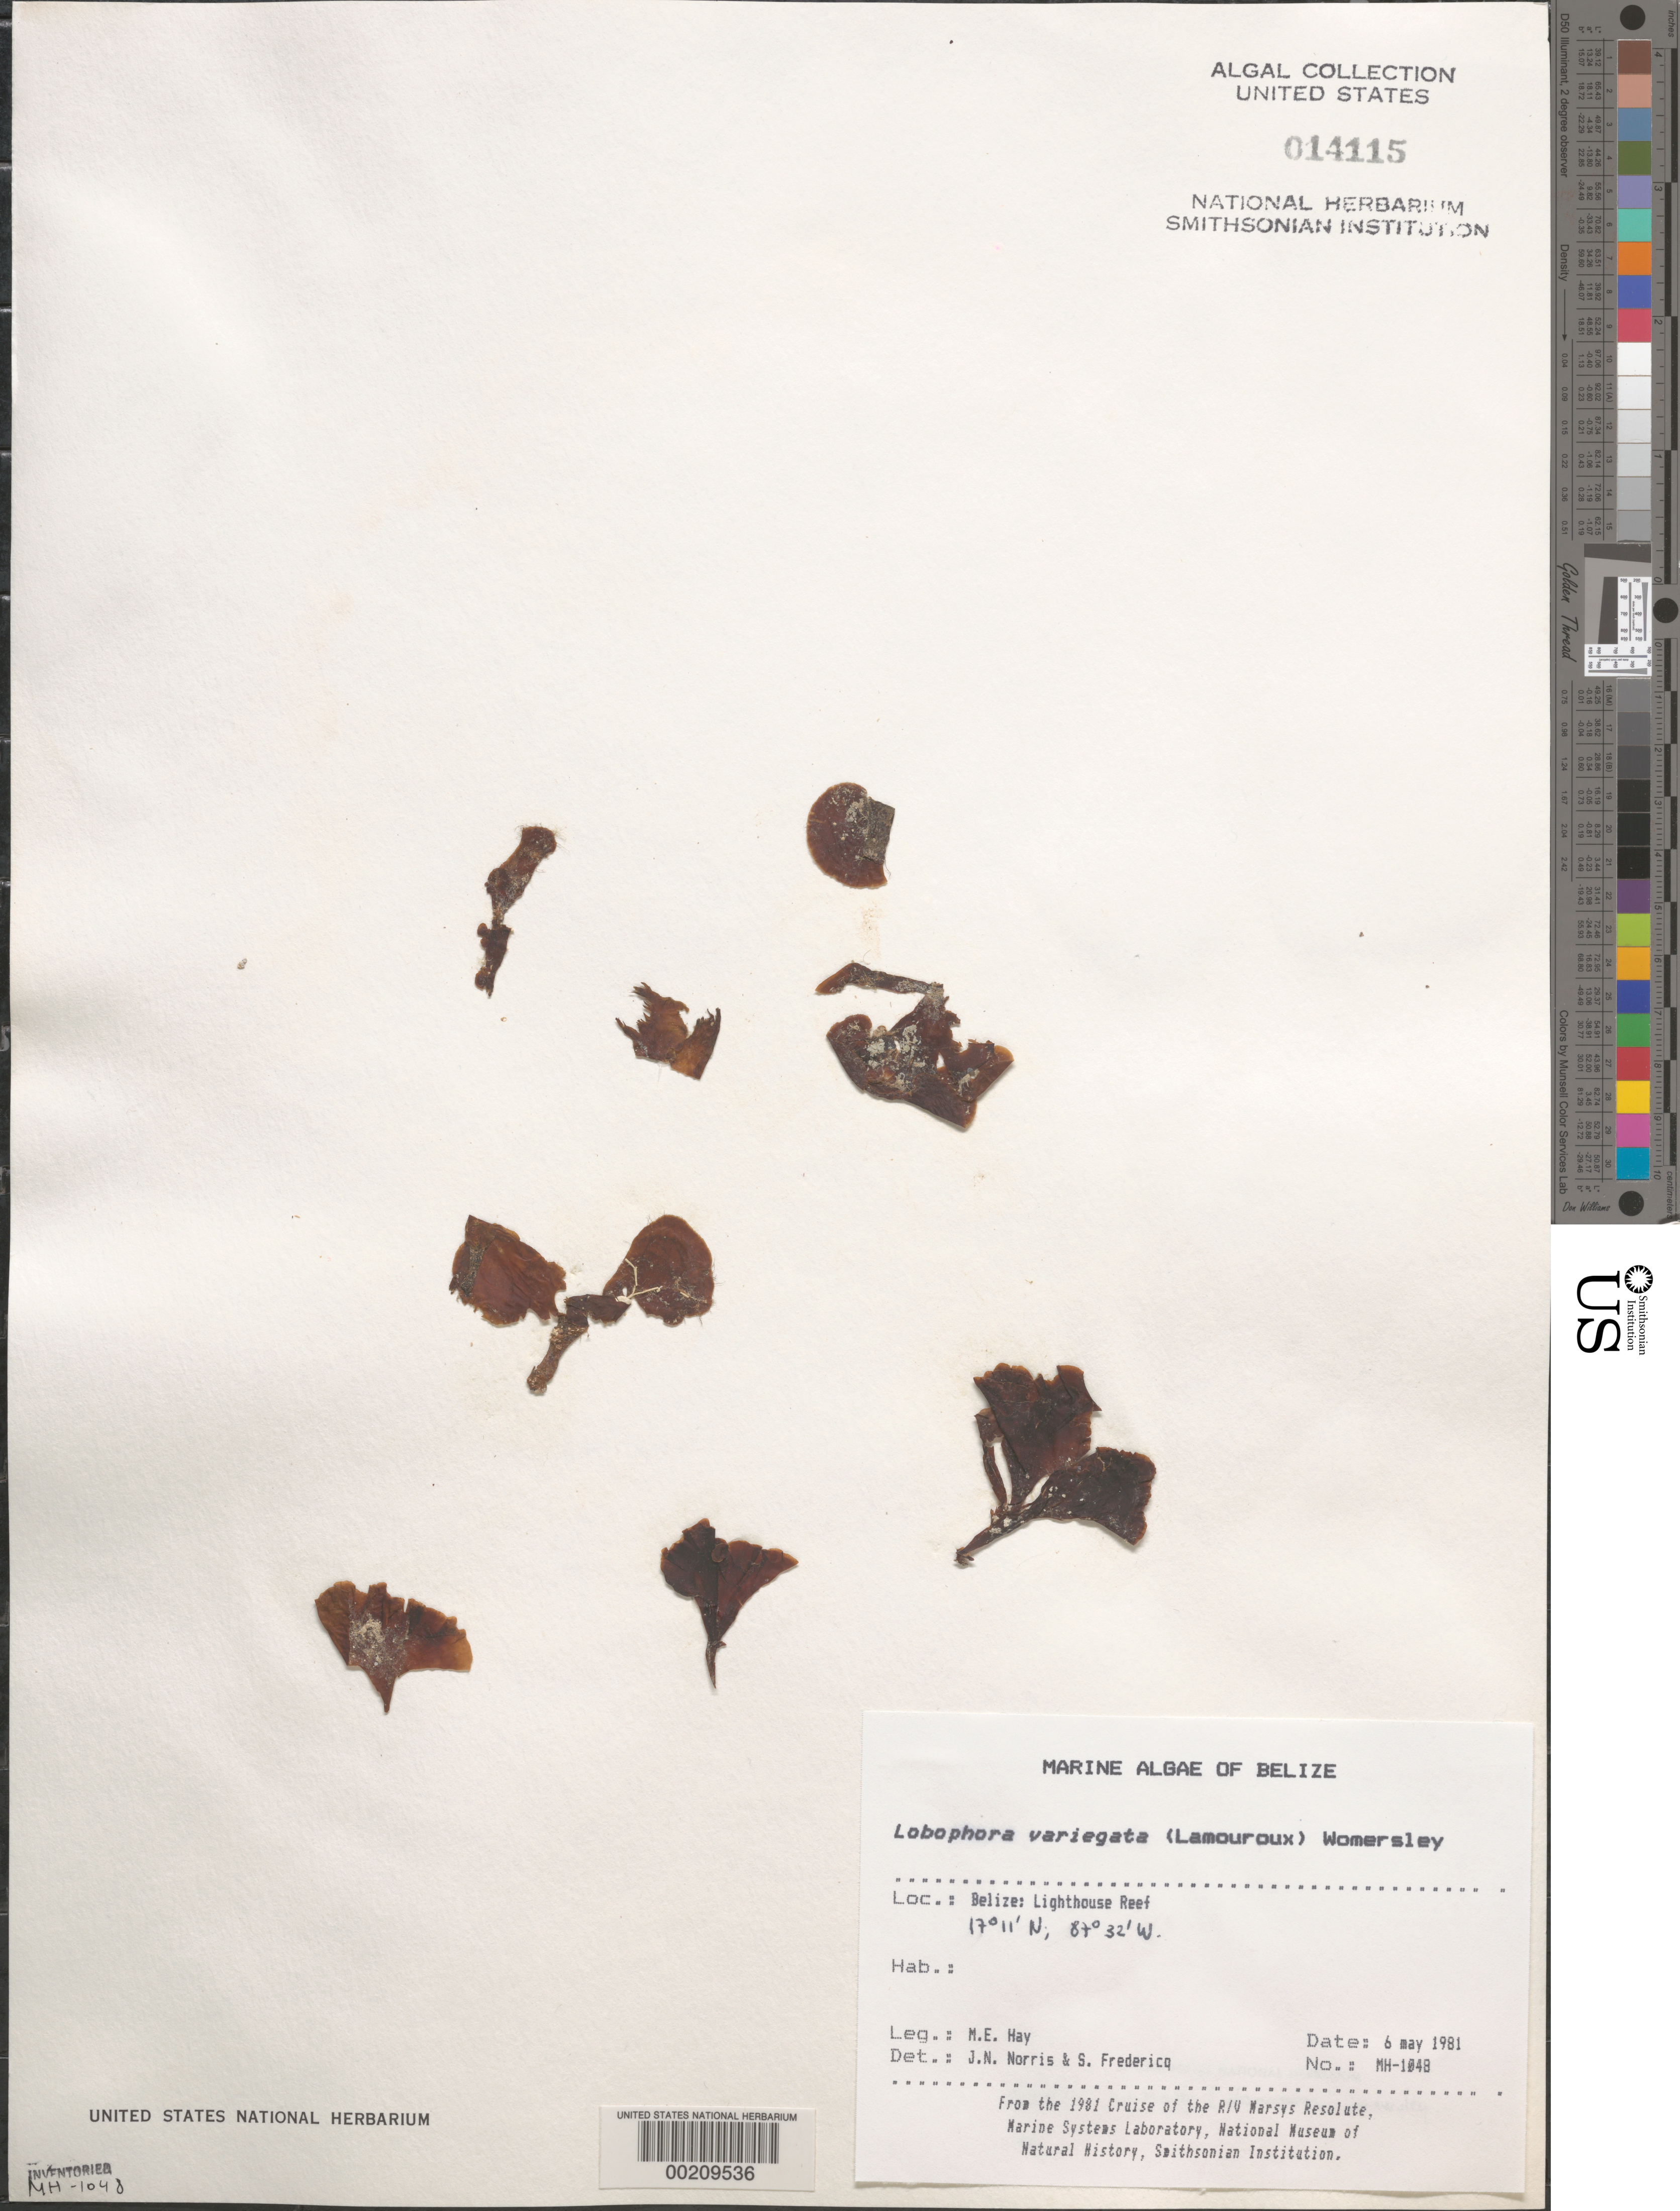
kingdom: Chromista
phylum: Ochrophyta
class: Phaeophyceae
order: Dictyotales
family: Dictyotaceae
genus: Lobophora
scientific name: Lobophora variegata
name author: (J.V.Lamouroux) Womersley & E.C. Oliveira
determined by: Norris, J. N.; Fredericq, S.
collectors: M. E. Hay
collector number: MEH-1048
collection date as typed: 06 May 1981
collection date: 1981-05-06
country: Belize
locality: Lighthouse reef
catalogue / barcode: US 14115